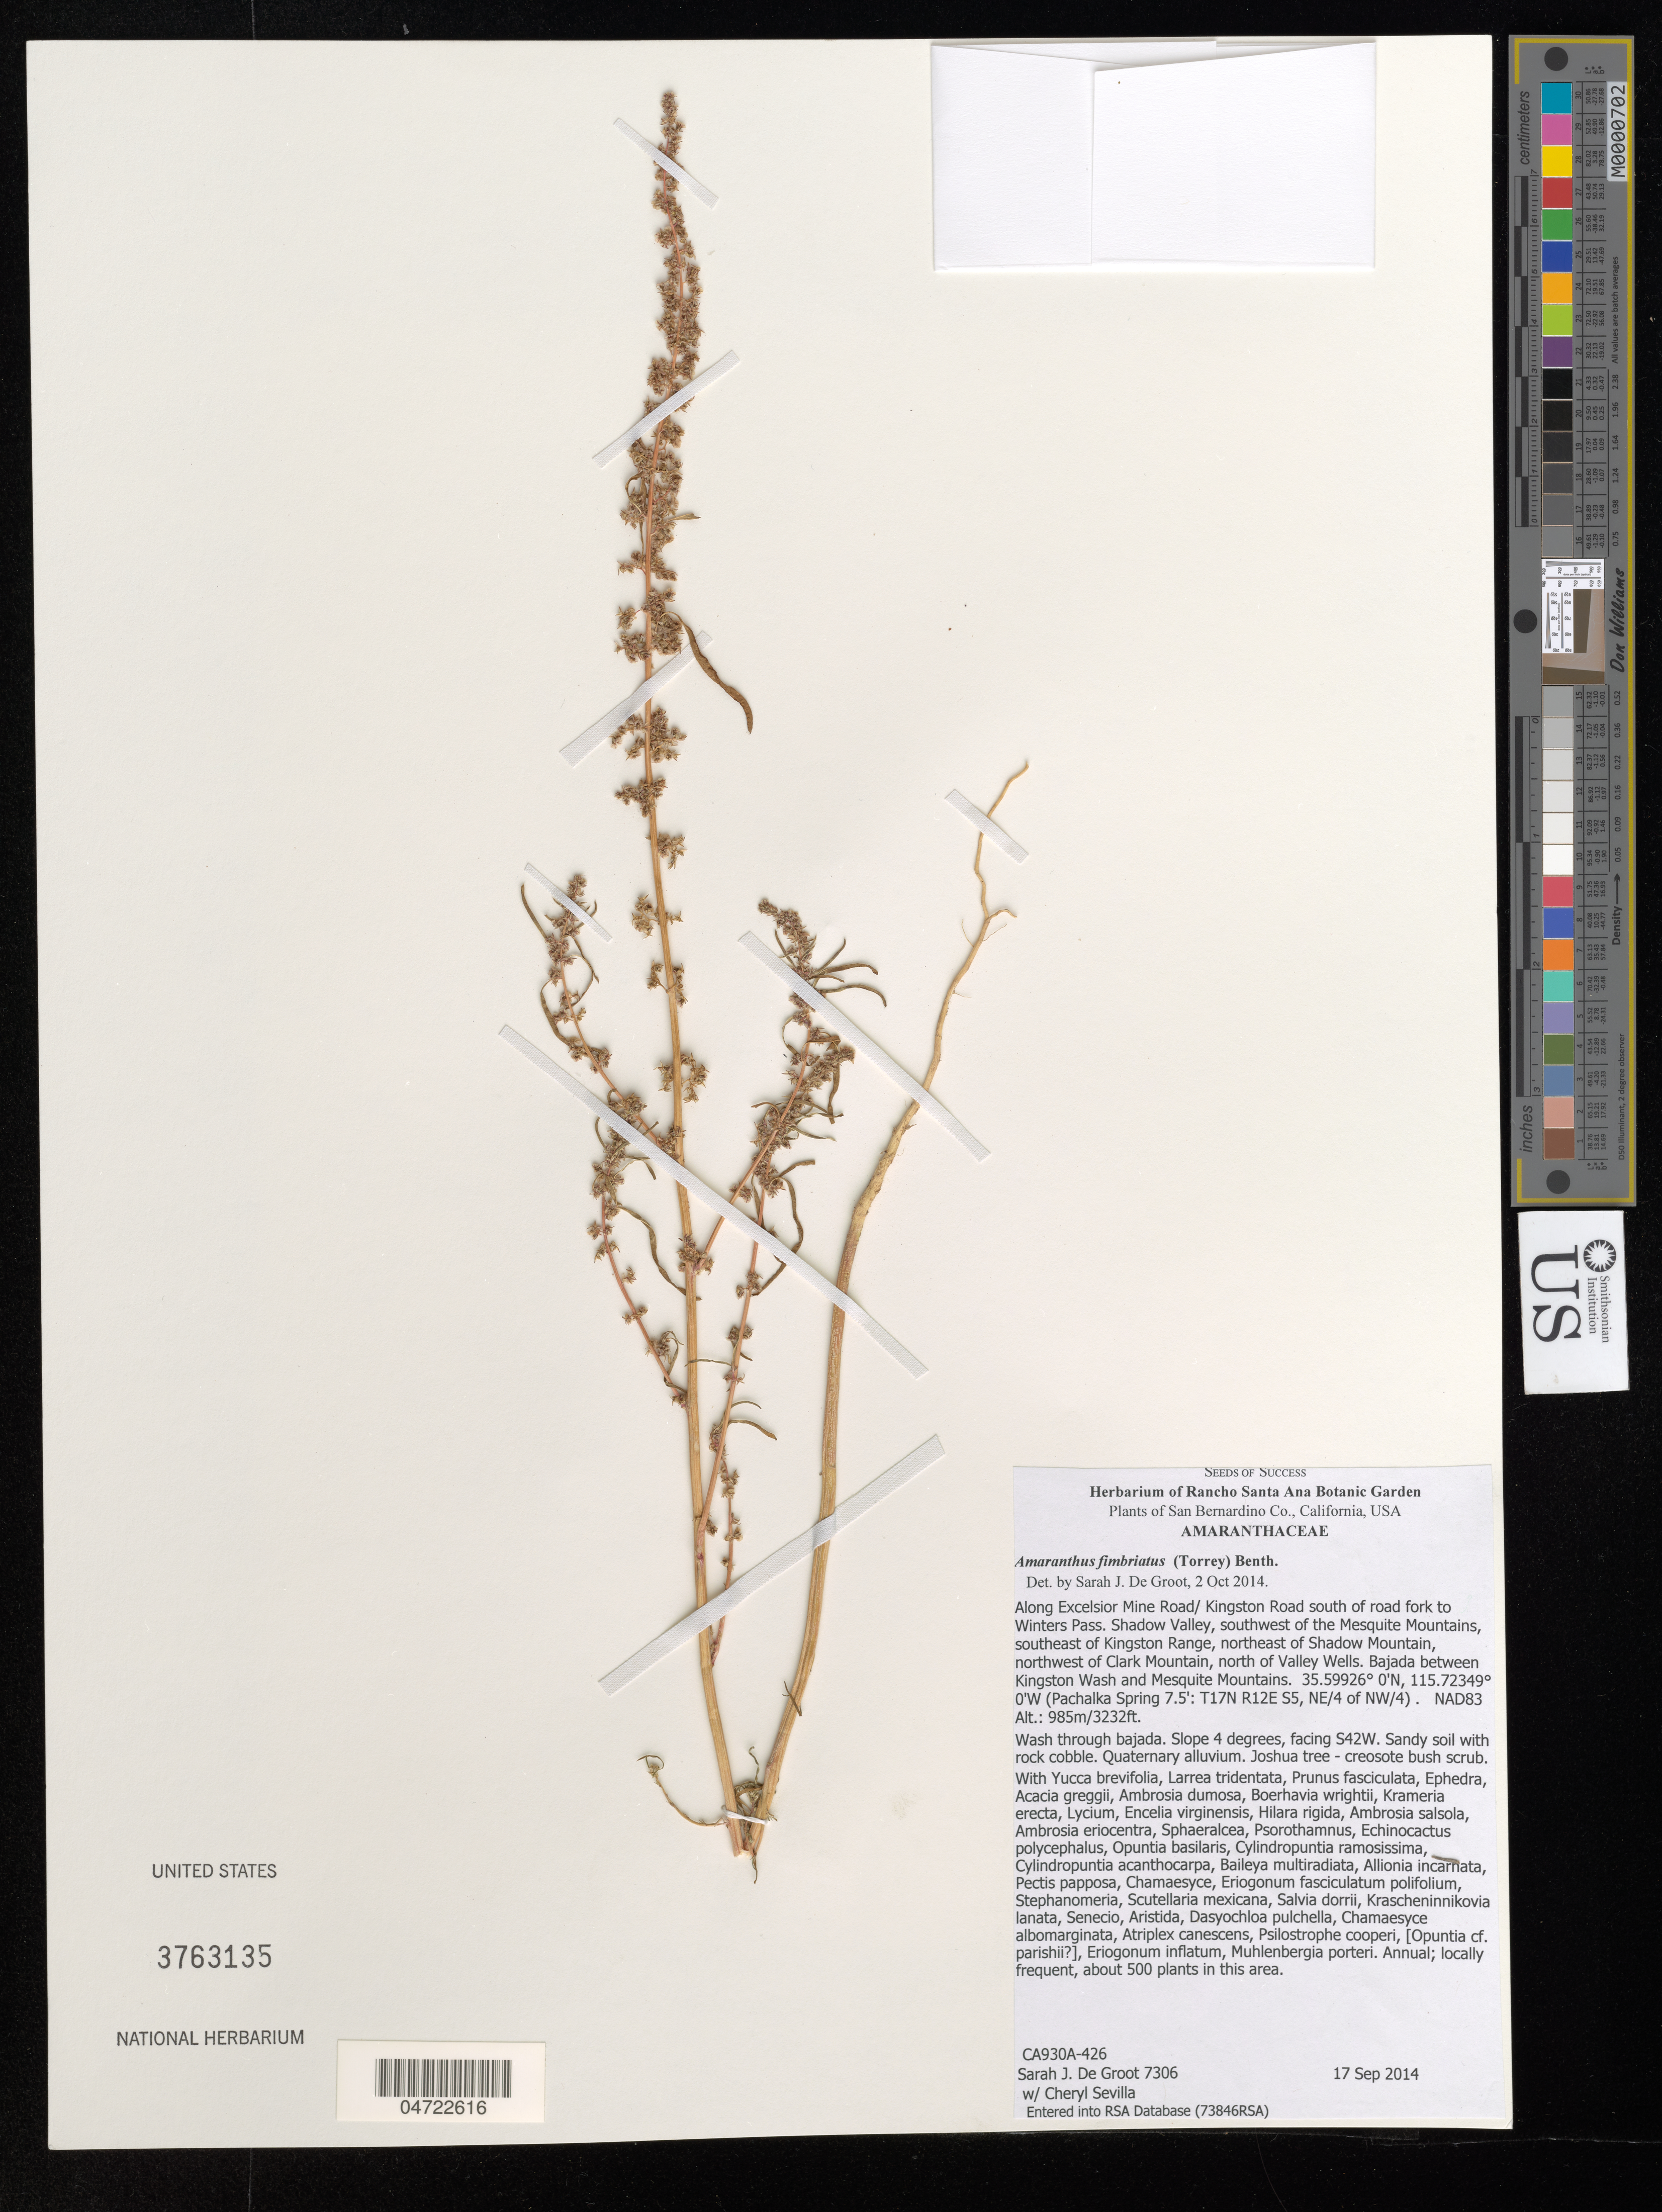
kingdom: Plantae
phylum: Tracheophyta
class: Magnoliopsida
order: Caryophyllales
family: Amaranthaceae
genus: Amaranthus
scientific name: Amaranthus fimbriatus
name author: (Torr.) Benth. ex S. Watson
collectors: S. De Groot & C. Sevilla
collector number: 7306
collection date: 2014-09-17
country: United States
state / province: California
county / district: San Bernardino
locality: San Bernardino Co. Along Excelsior Mine Road/ Kingston Road south of road fork to Winters Pass. Shadow Valley, southwest of the Mesquite Mountains, southeast of Kingston Range, northeast of Shadow Mountain, northwest of Clark Mountain, north of Valley Wells. Bajada between Kingston Wash and Mesquite Mountains. (Pachalka Spring 7.5': T17N R12E S5, NE/4 of NW/4).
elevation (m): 985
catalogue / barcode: US 3763135